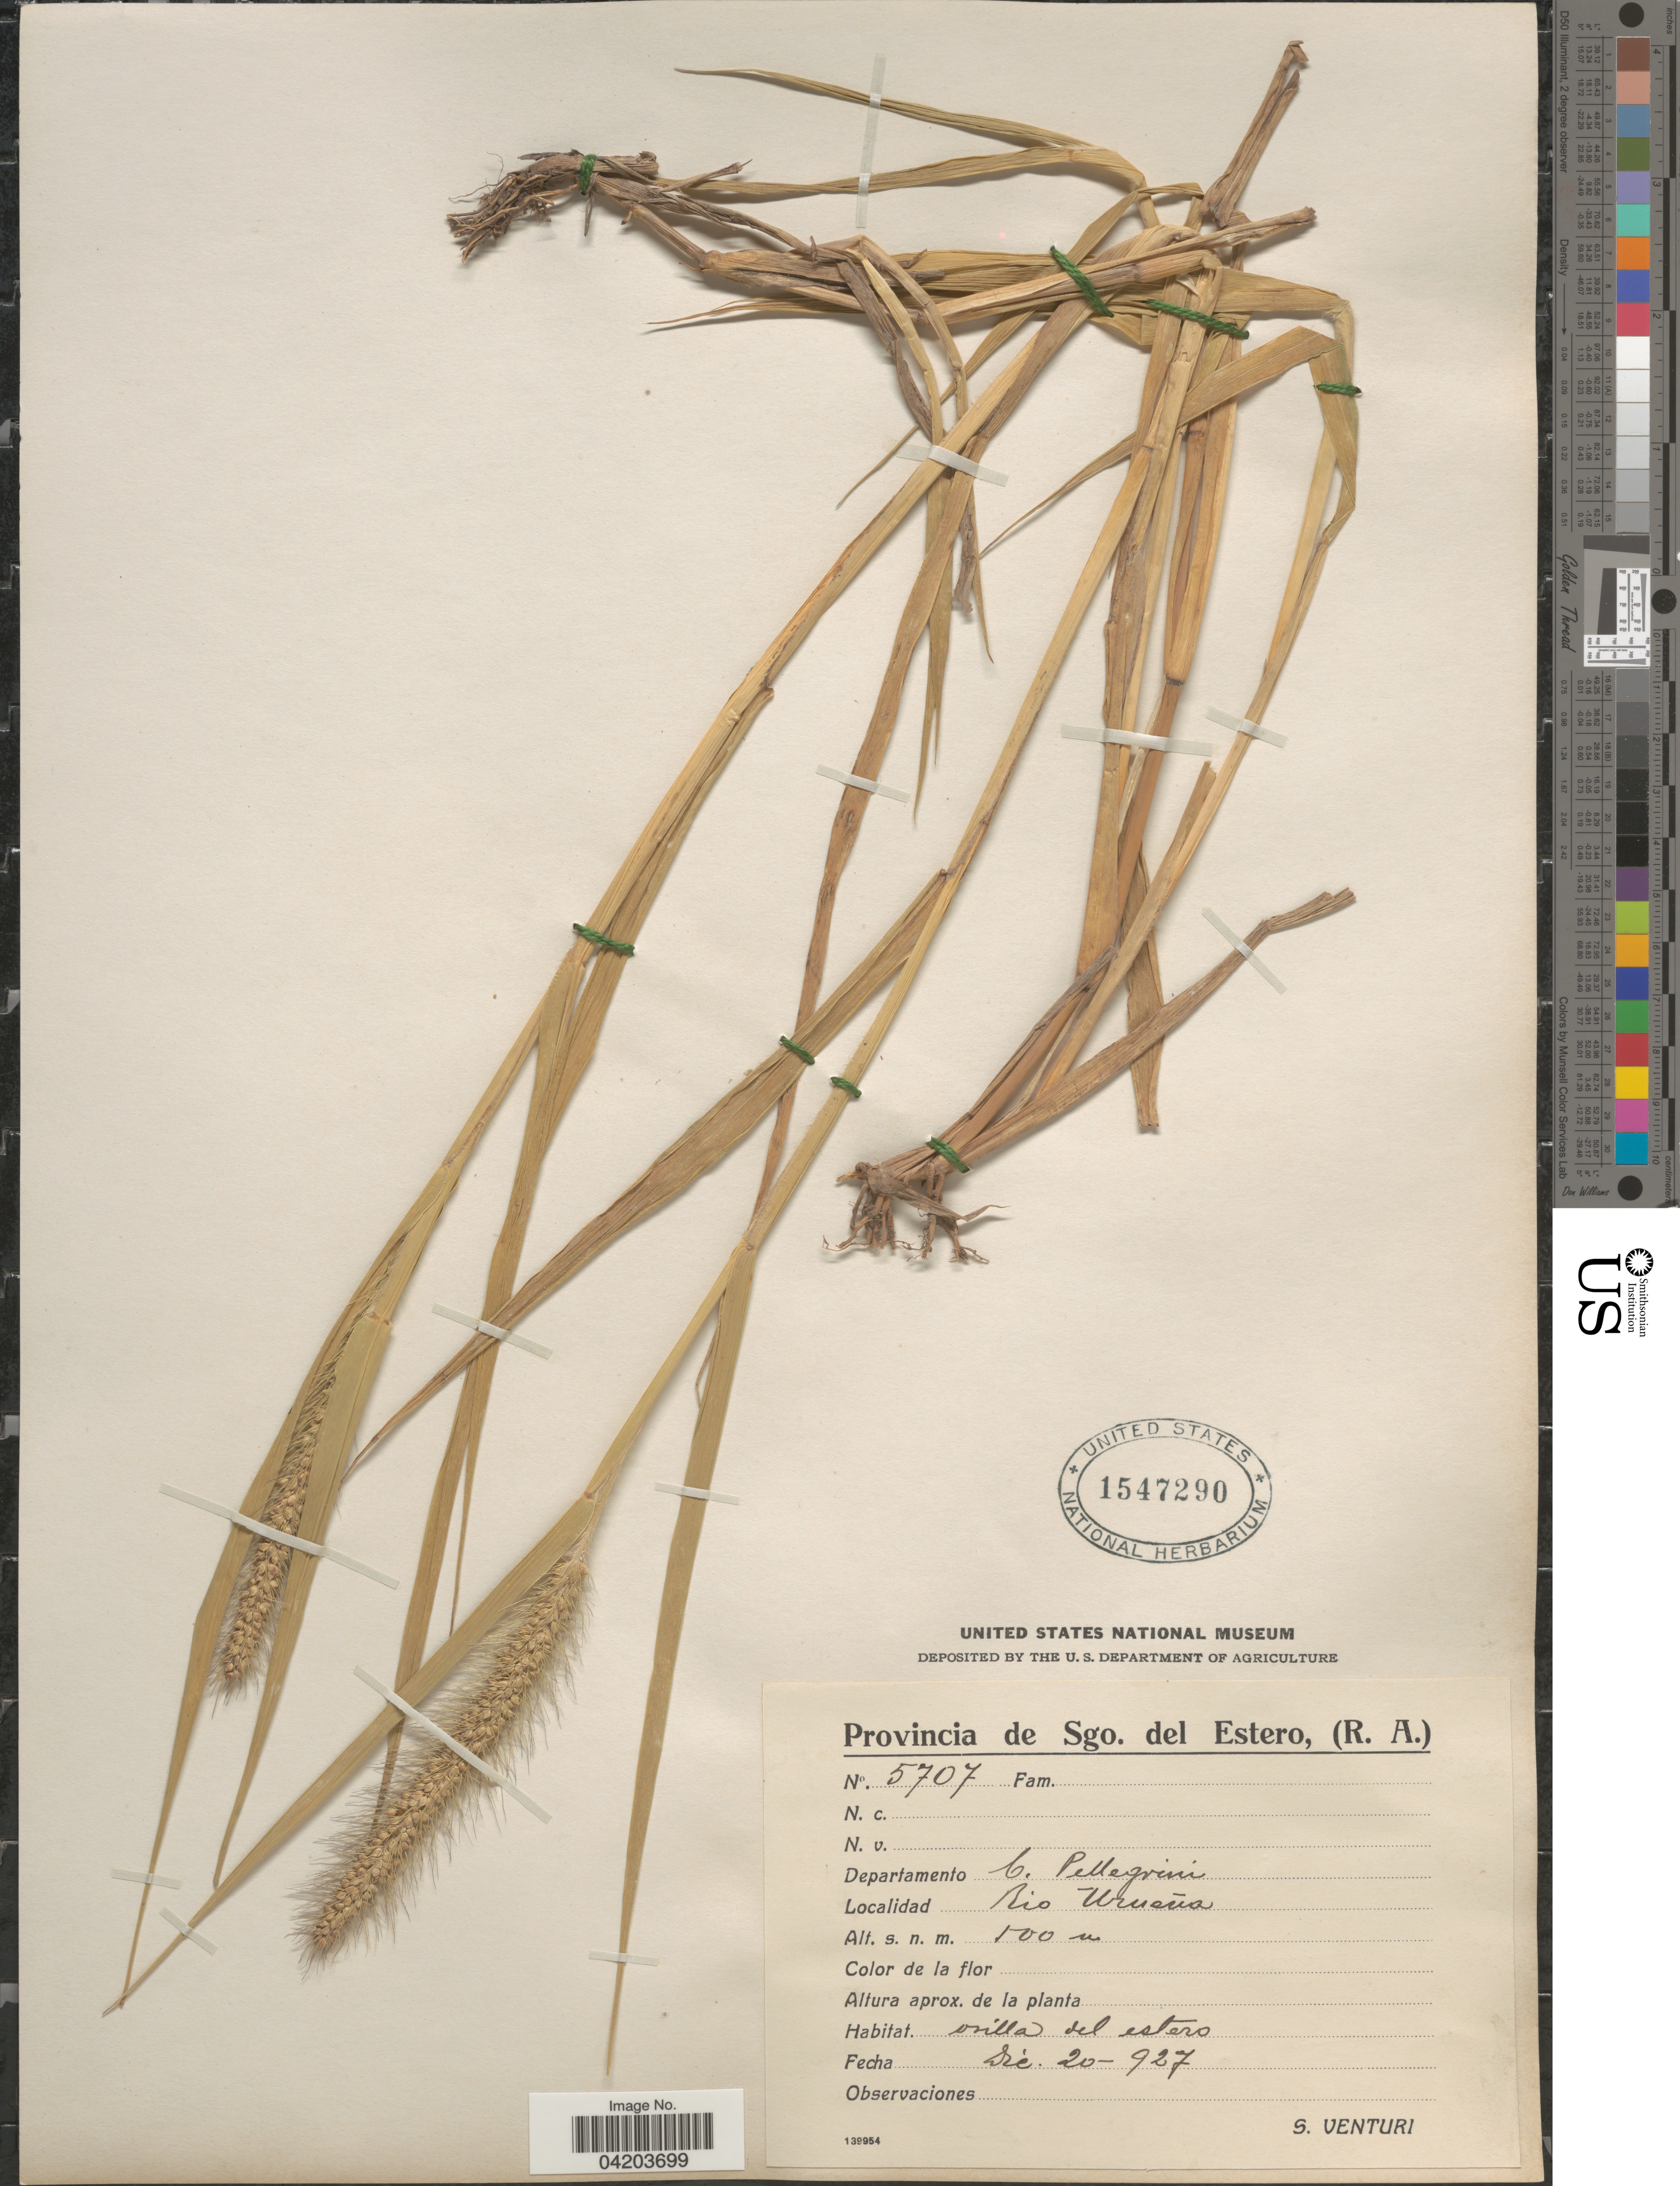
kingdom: Plantae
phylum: Tracheophyta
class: Liliopsida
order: Poales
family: Poaceae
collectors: S. Venturi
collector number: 5707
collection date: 1927-12-20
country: Argentina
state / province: Santiago del Estero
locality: (R.A.). Departamento C. Pellegrini. Rio Urueña.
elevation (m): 100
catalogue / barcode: US 1547290